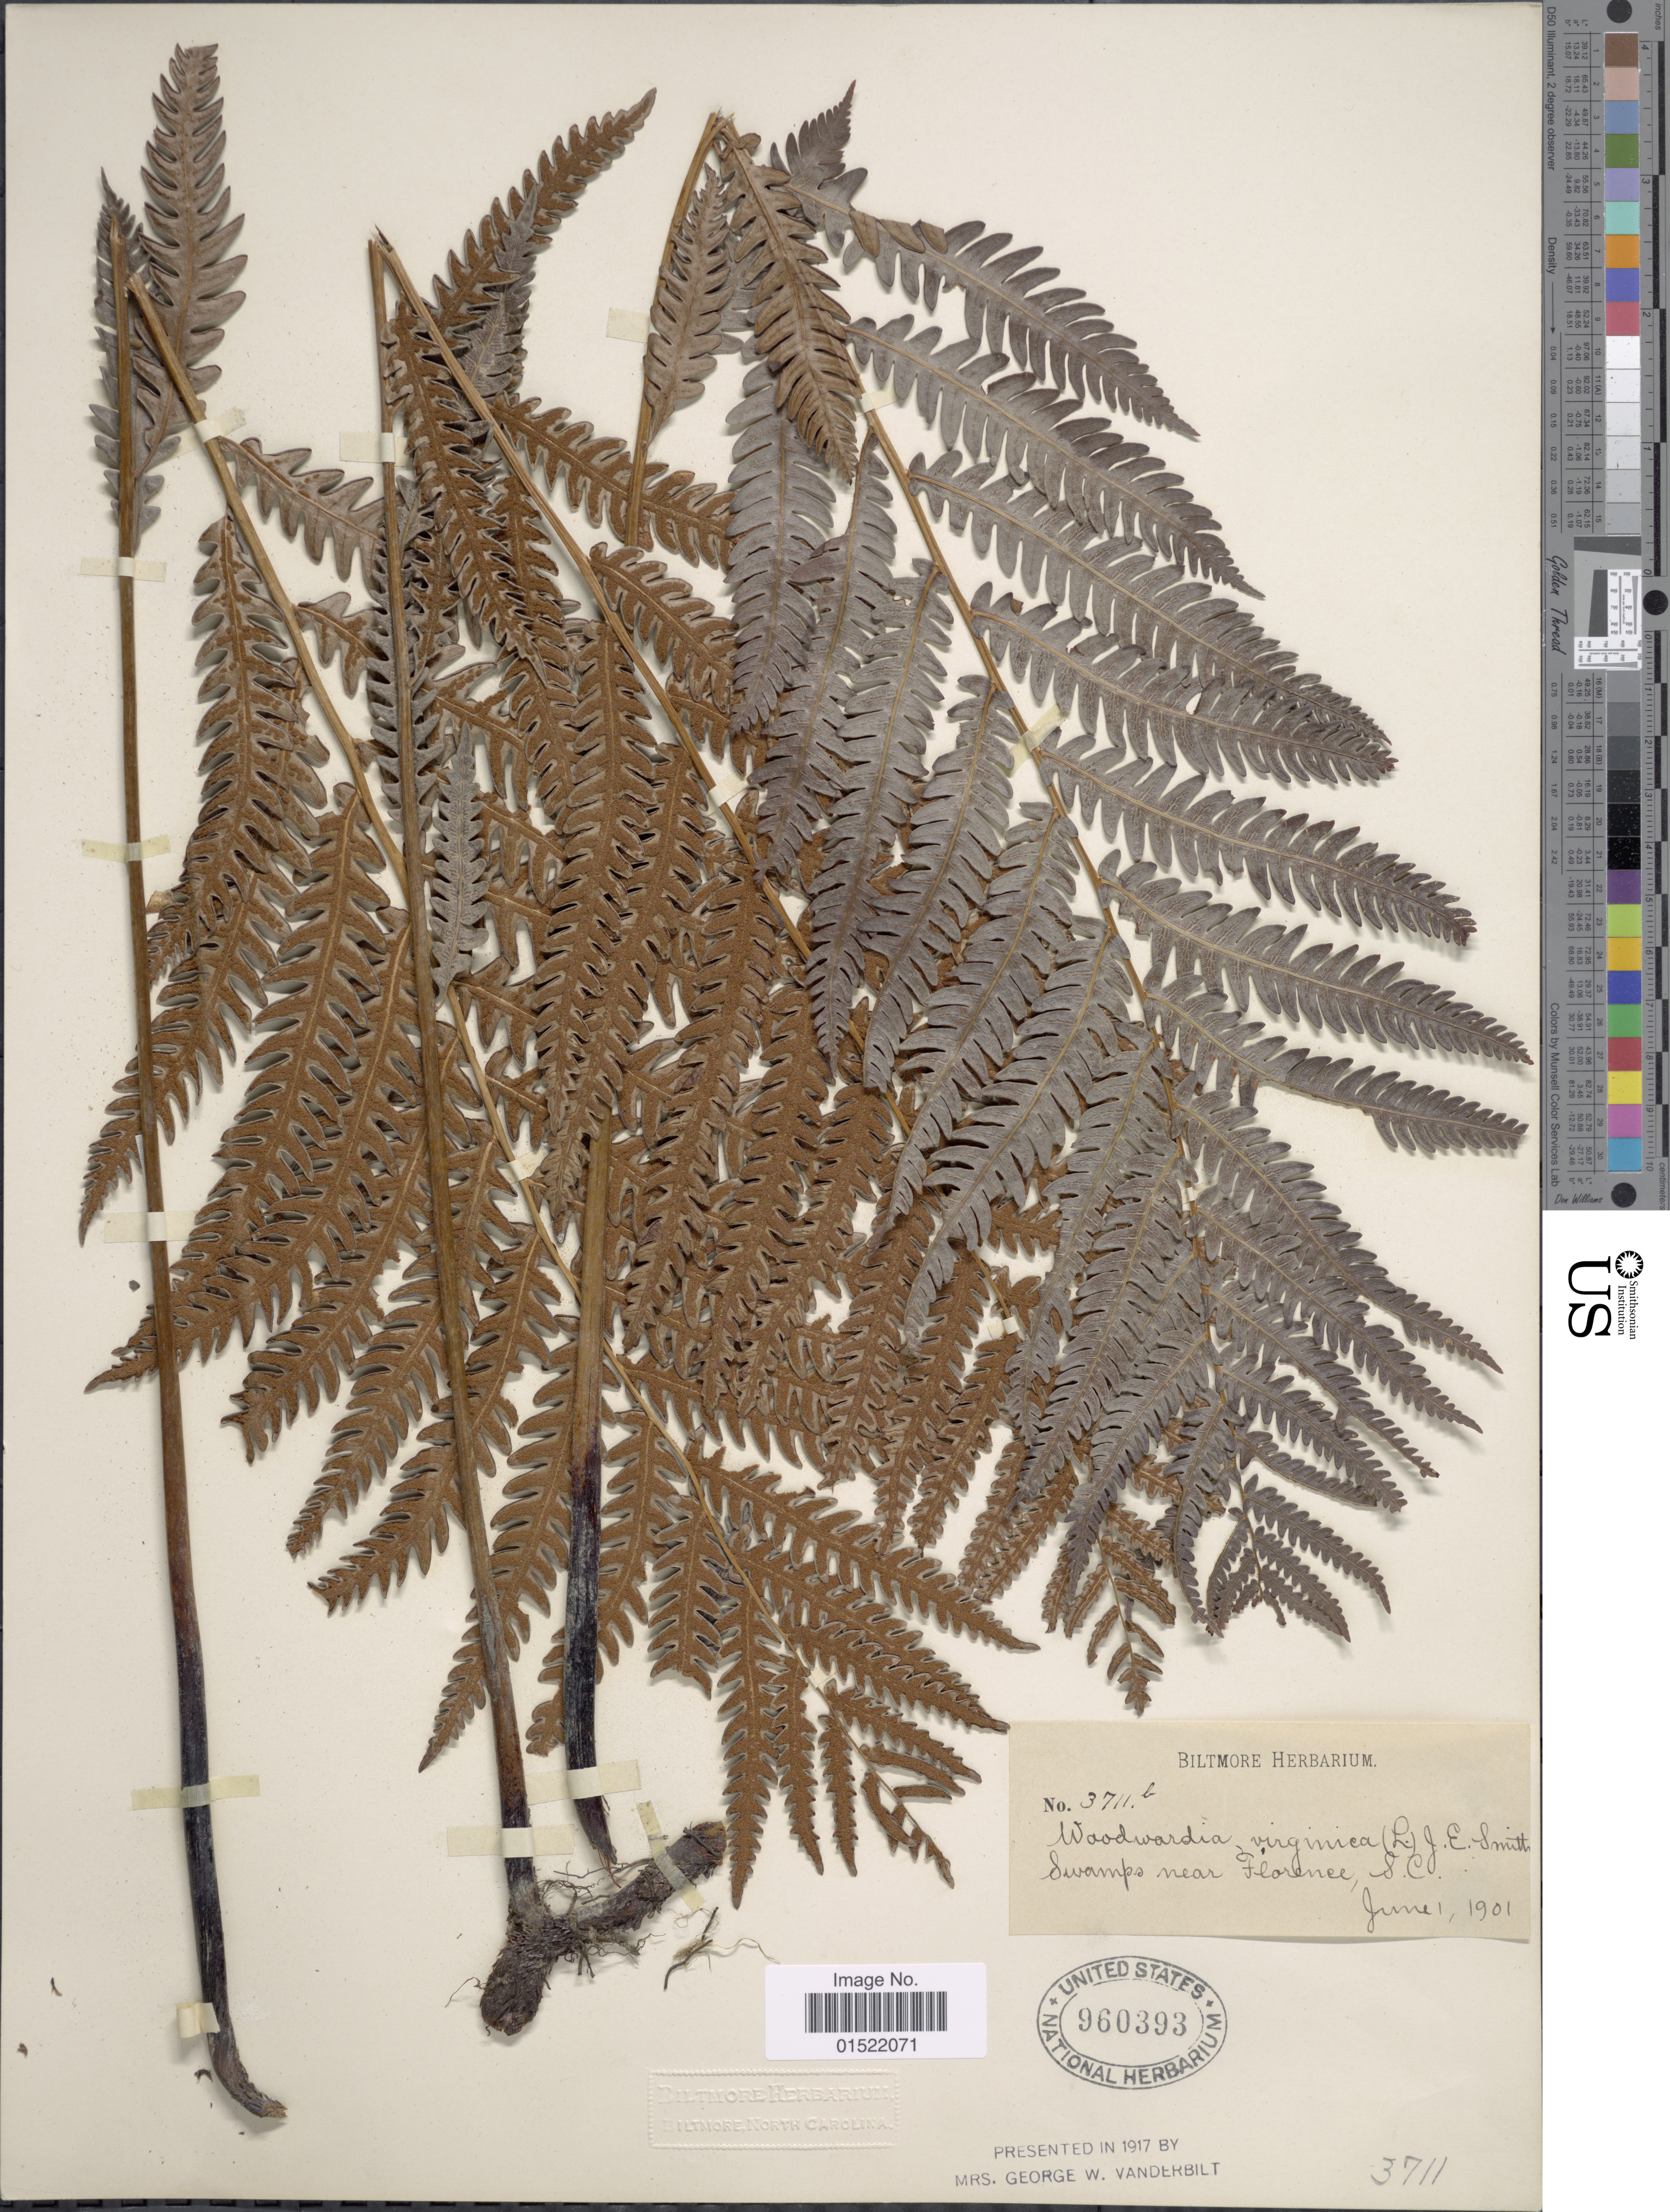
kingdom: Plantae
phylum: Tracheophyta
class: Polypodiopsida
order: Polypodiales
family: Blechnaceae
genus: Woodwardia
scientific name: Woodwardia virginica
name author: (L.) R.M. Sm.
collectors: ex herb. Biltmore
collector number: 3711b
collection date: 1901-06-01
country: United States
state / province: South Carolina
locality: Swamp near Florence, S. C.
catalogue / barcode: US 960393